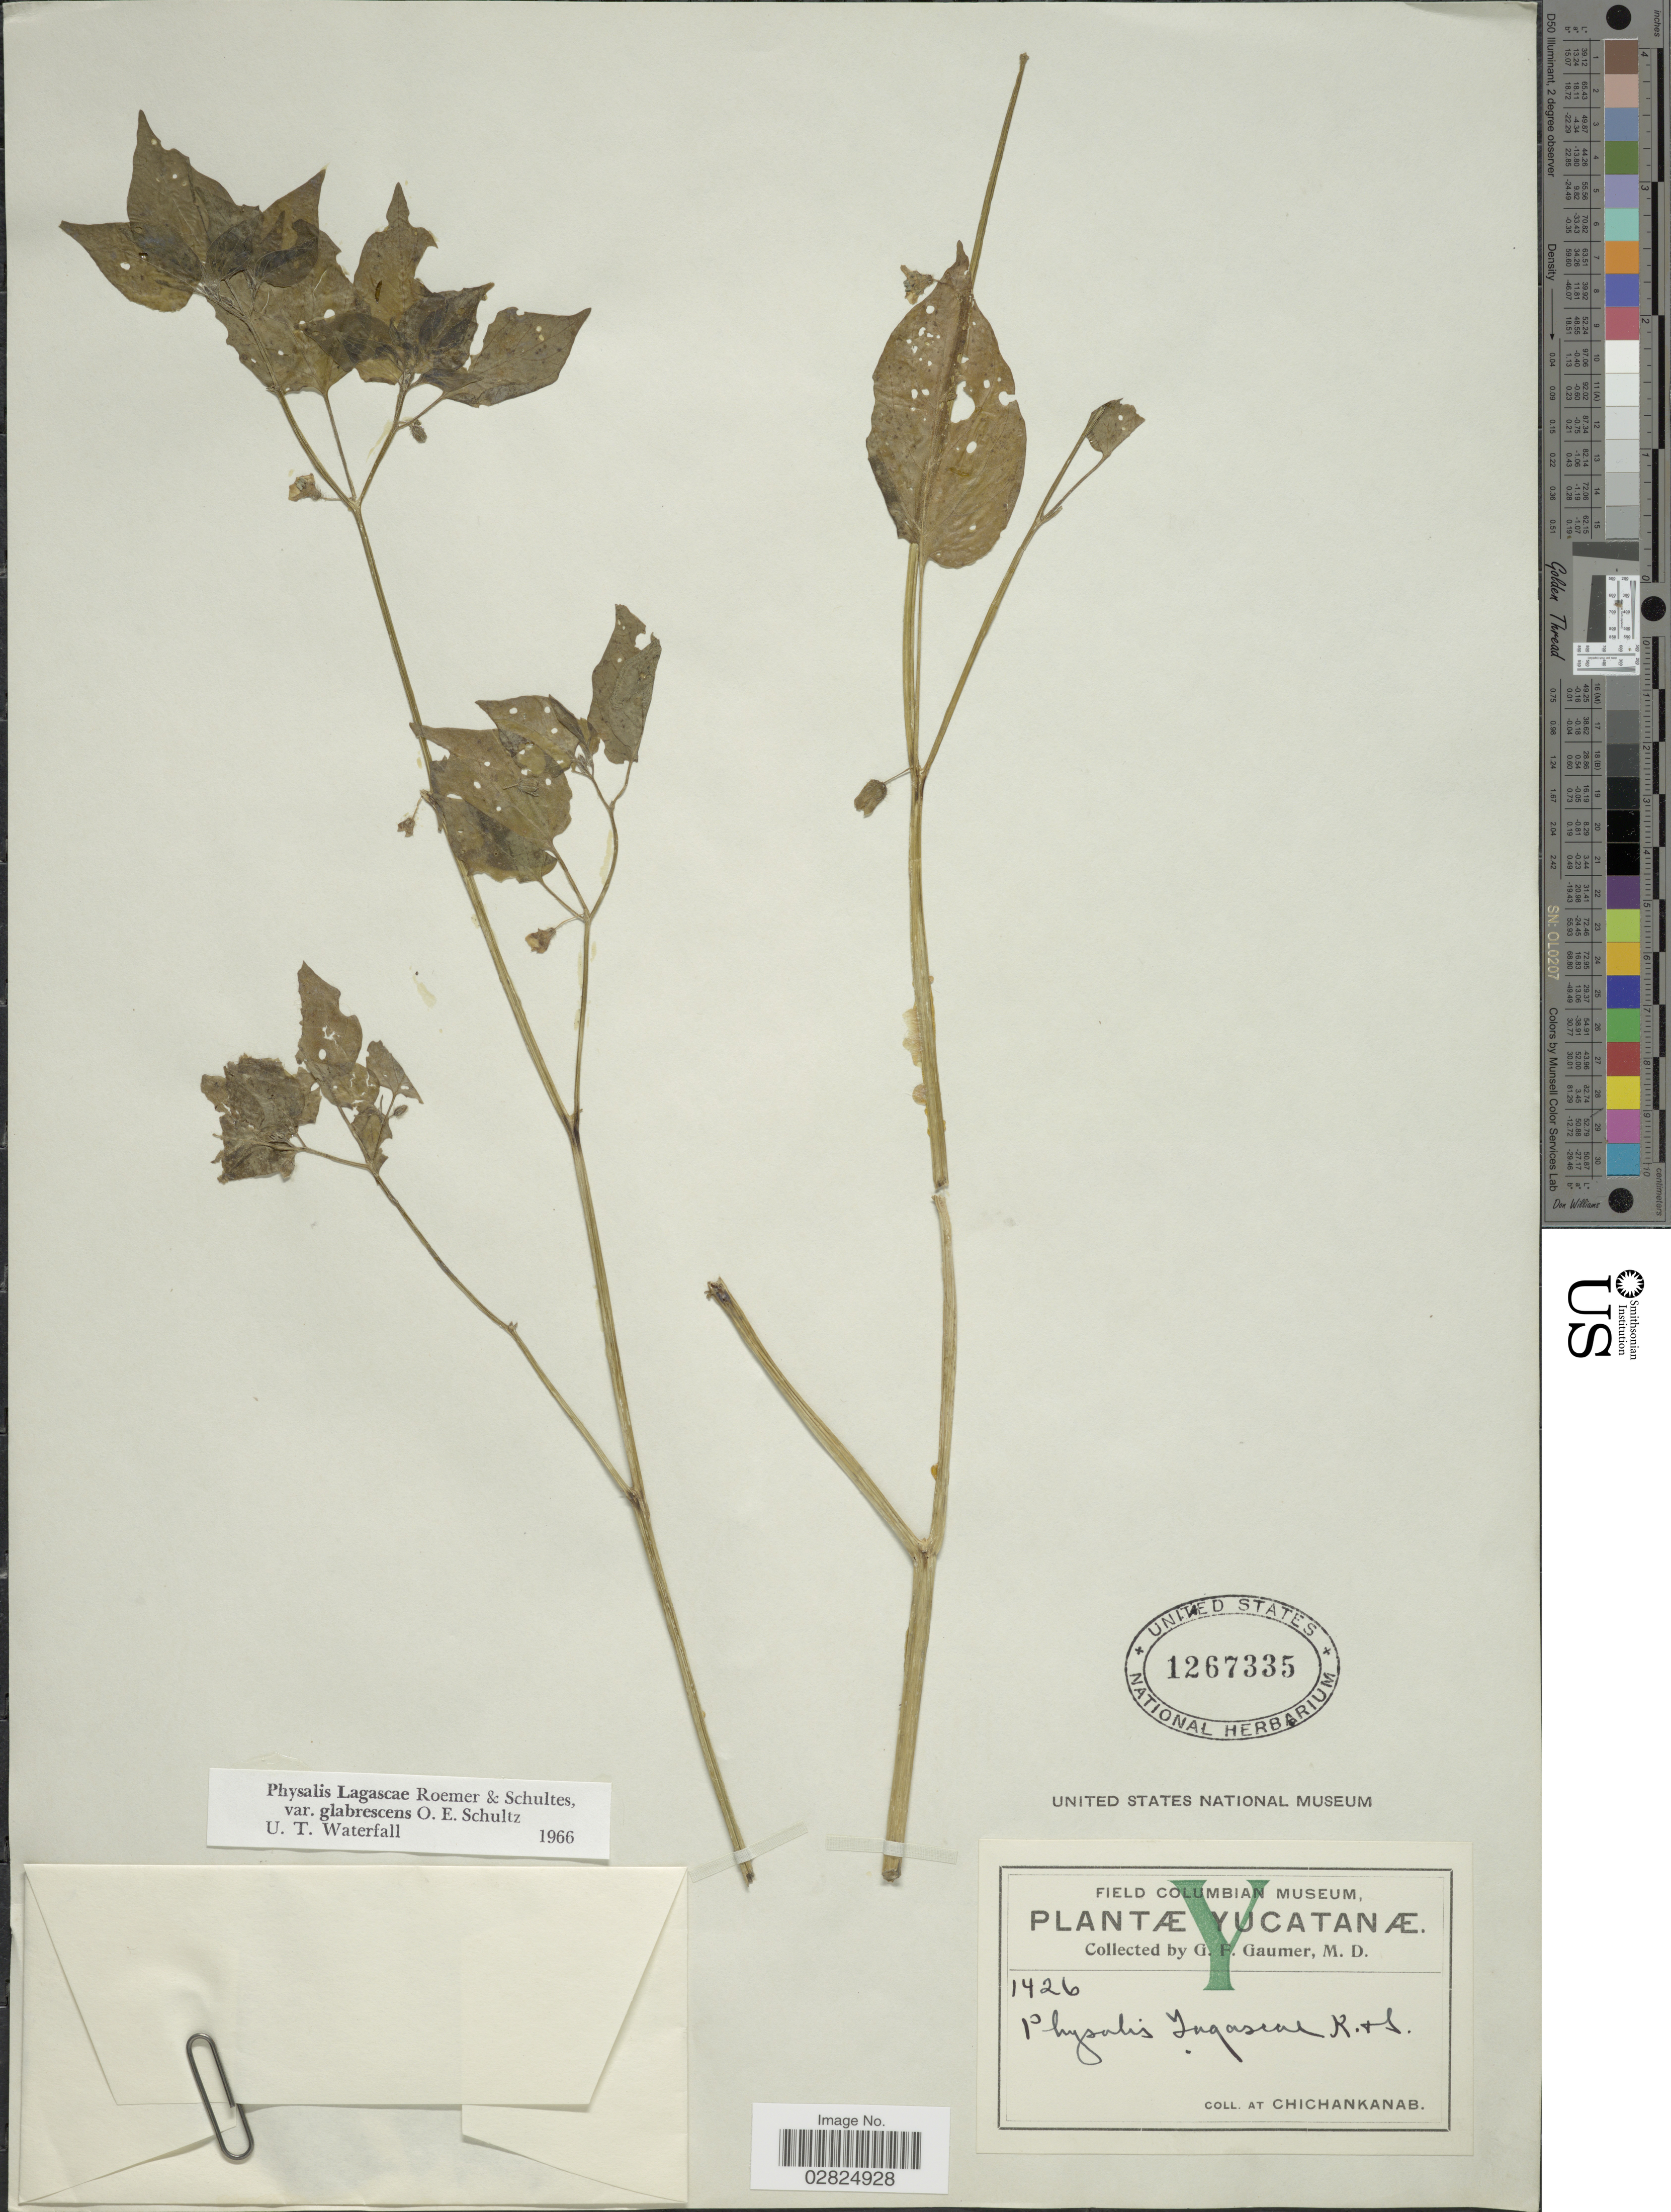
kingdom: Plantae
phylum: Tracheophyta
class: Magnoliopsida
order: Solanales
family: Solanaceae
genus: Physalis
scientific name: Physalis lagascae var. glabrescens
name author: O.E. Schulz in Urb.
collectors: G. F. Gaumer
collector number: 1426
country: Mexico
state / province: Yucatán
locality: Chichankanab.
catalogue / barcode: US 1267335